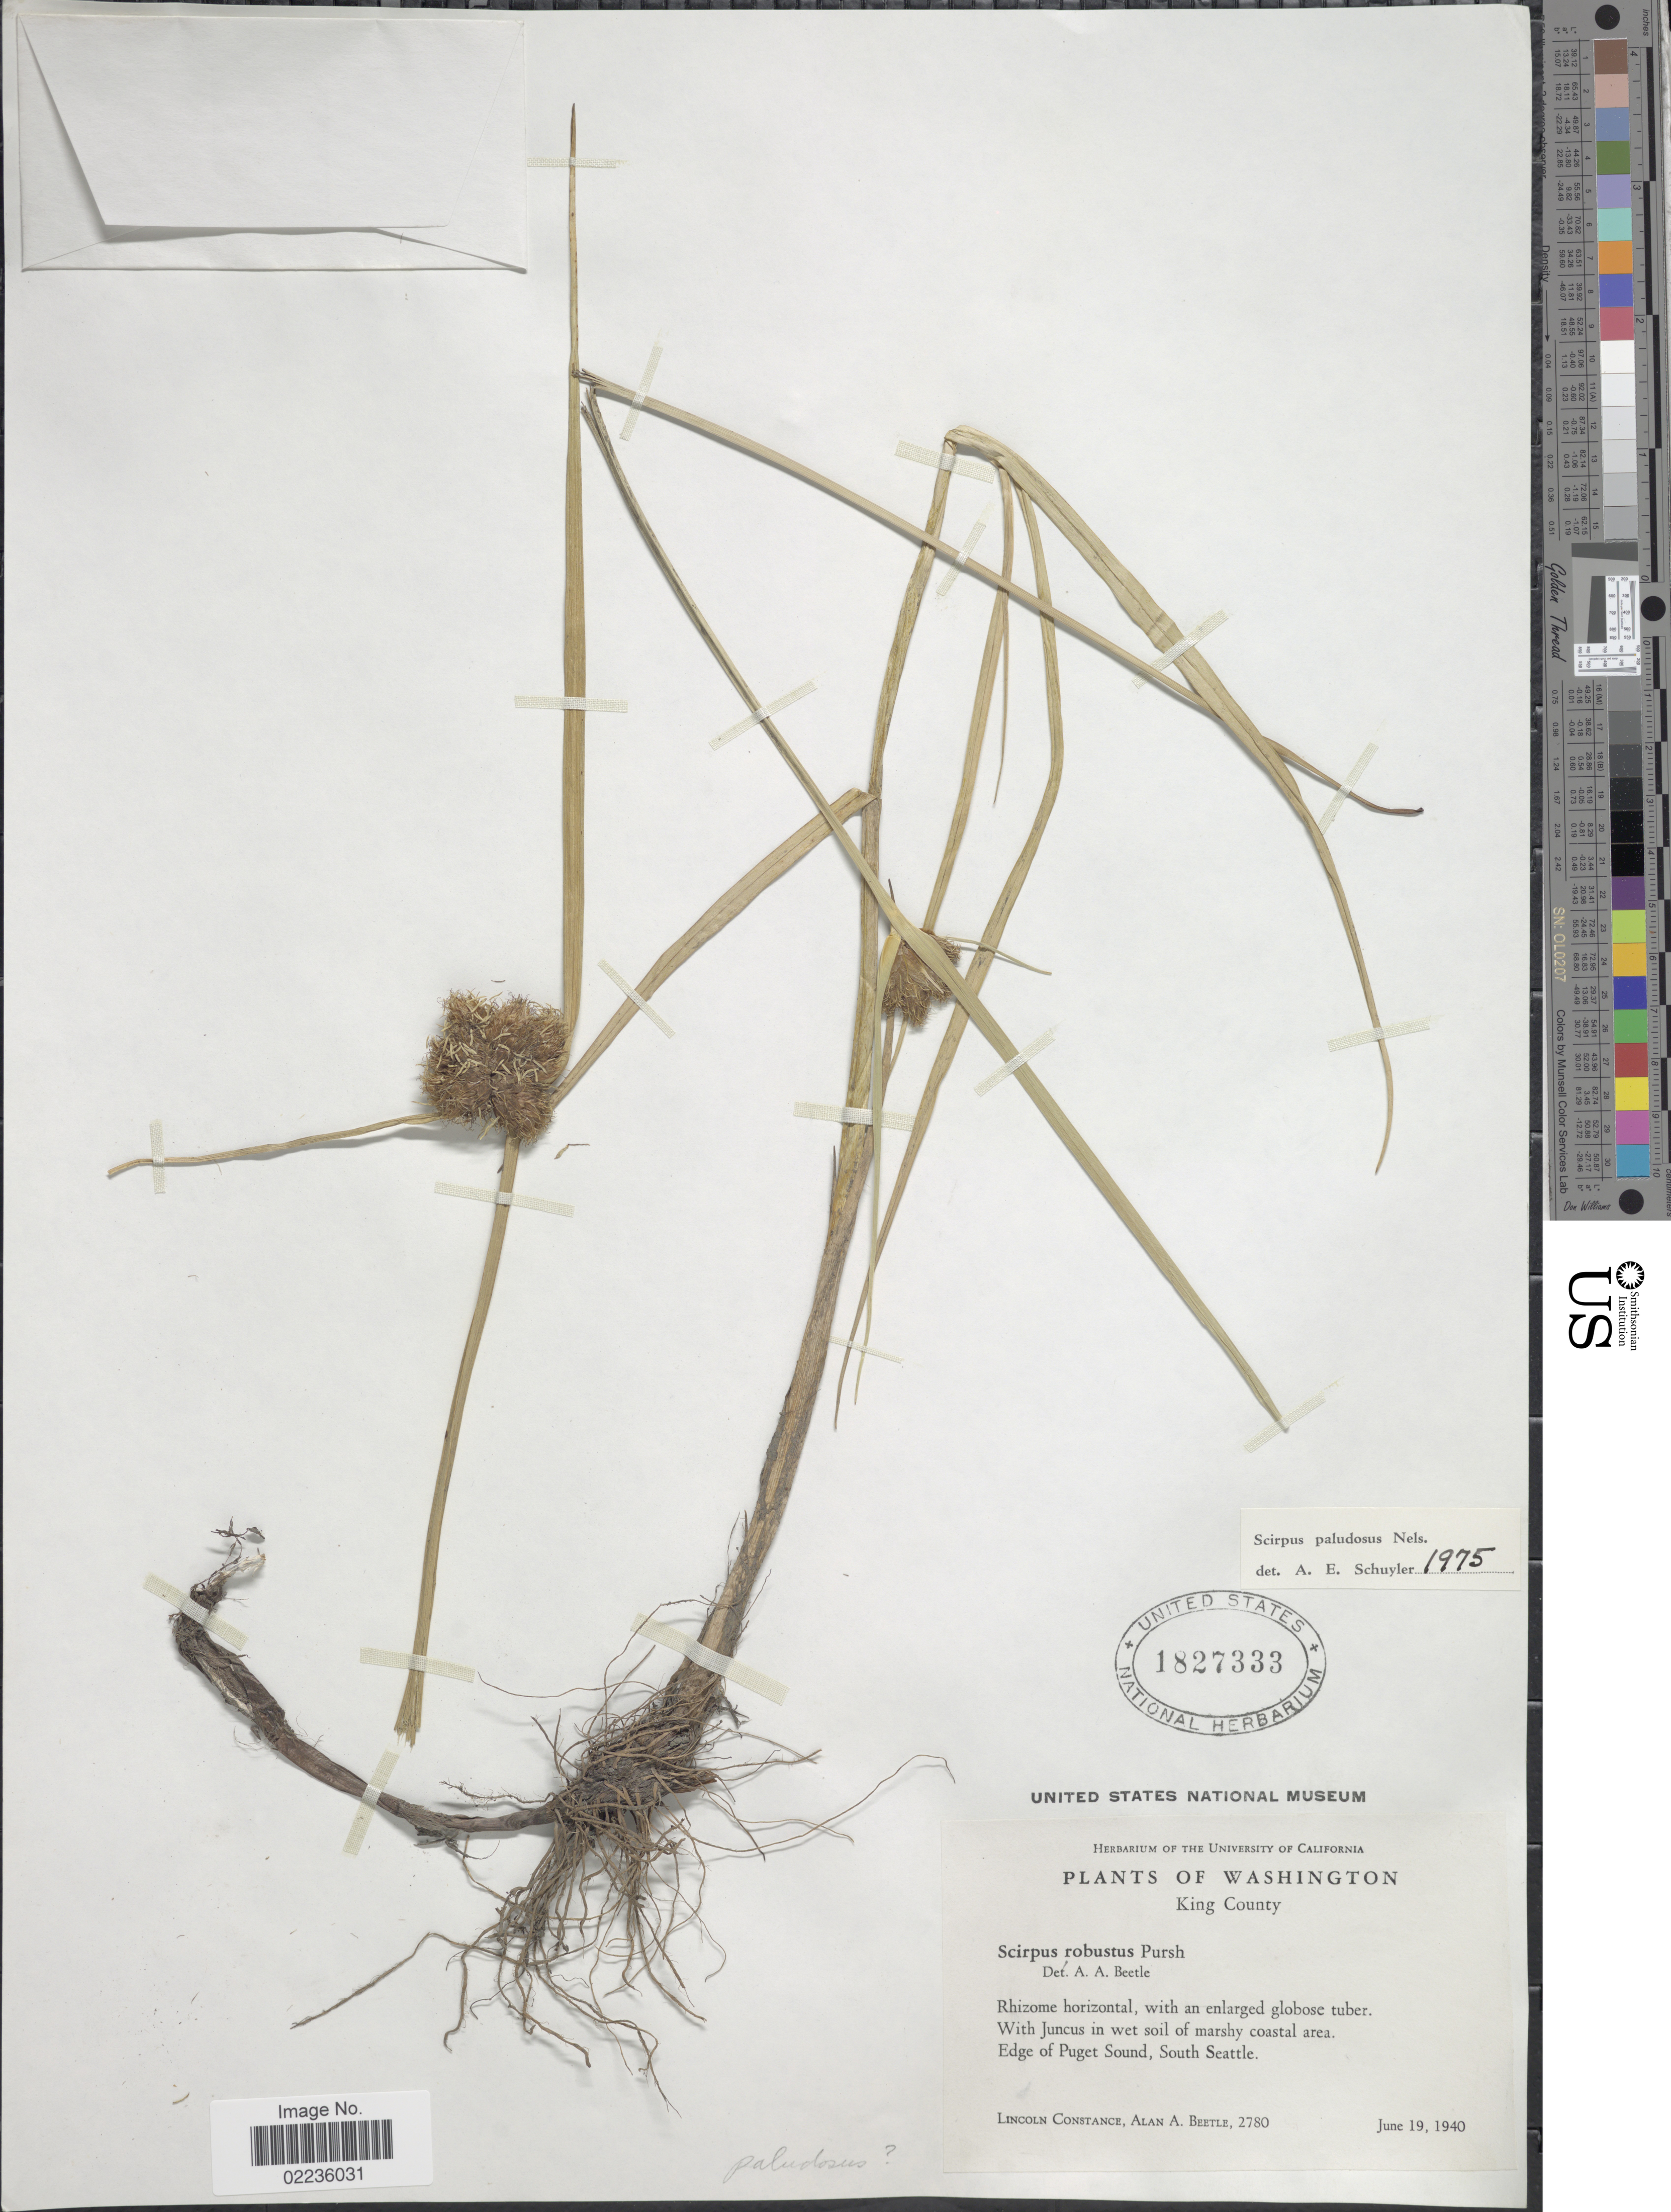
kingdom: Plantae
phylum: Tracheophyta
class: Liliopsida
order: Poales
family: Cyperaceae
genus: Bolboschoenus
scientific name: Bolboschoenus maritimus subsp. paludosus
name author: (A. Nelson) T. Koyama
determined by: Strong, M. T., (US), Smithsonian Institution - National Museum of Natural History (UNITED STATES)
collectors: L. Constance & A. A. Beetle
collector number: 2780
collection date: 1940-06-19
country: United States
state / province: Washington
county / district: King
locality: King County. Edge of Puget Sound, South Seattle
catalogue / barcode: US 1827333